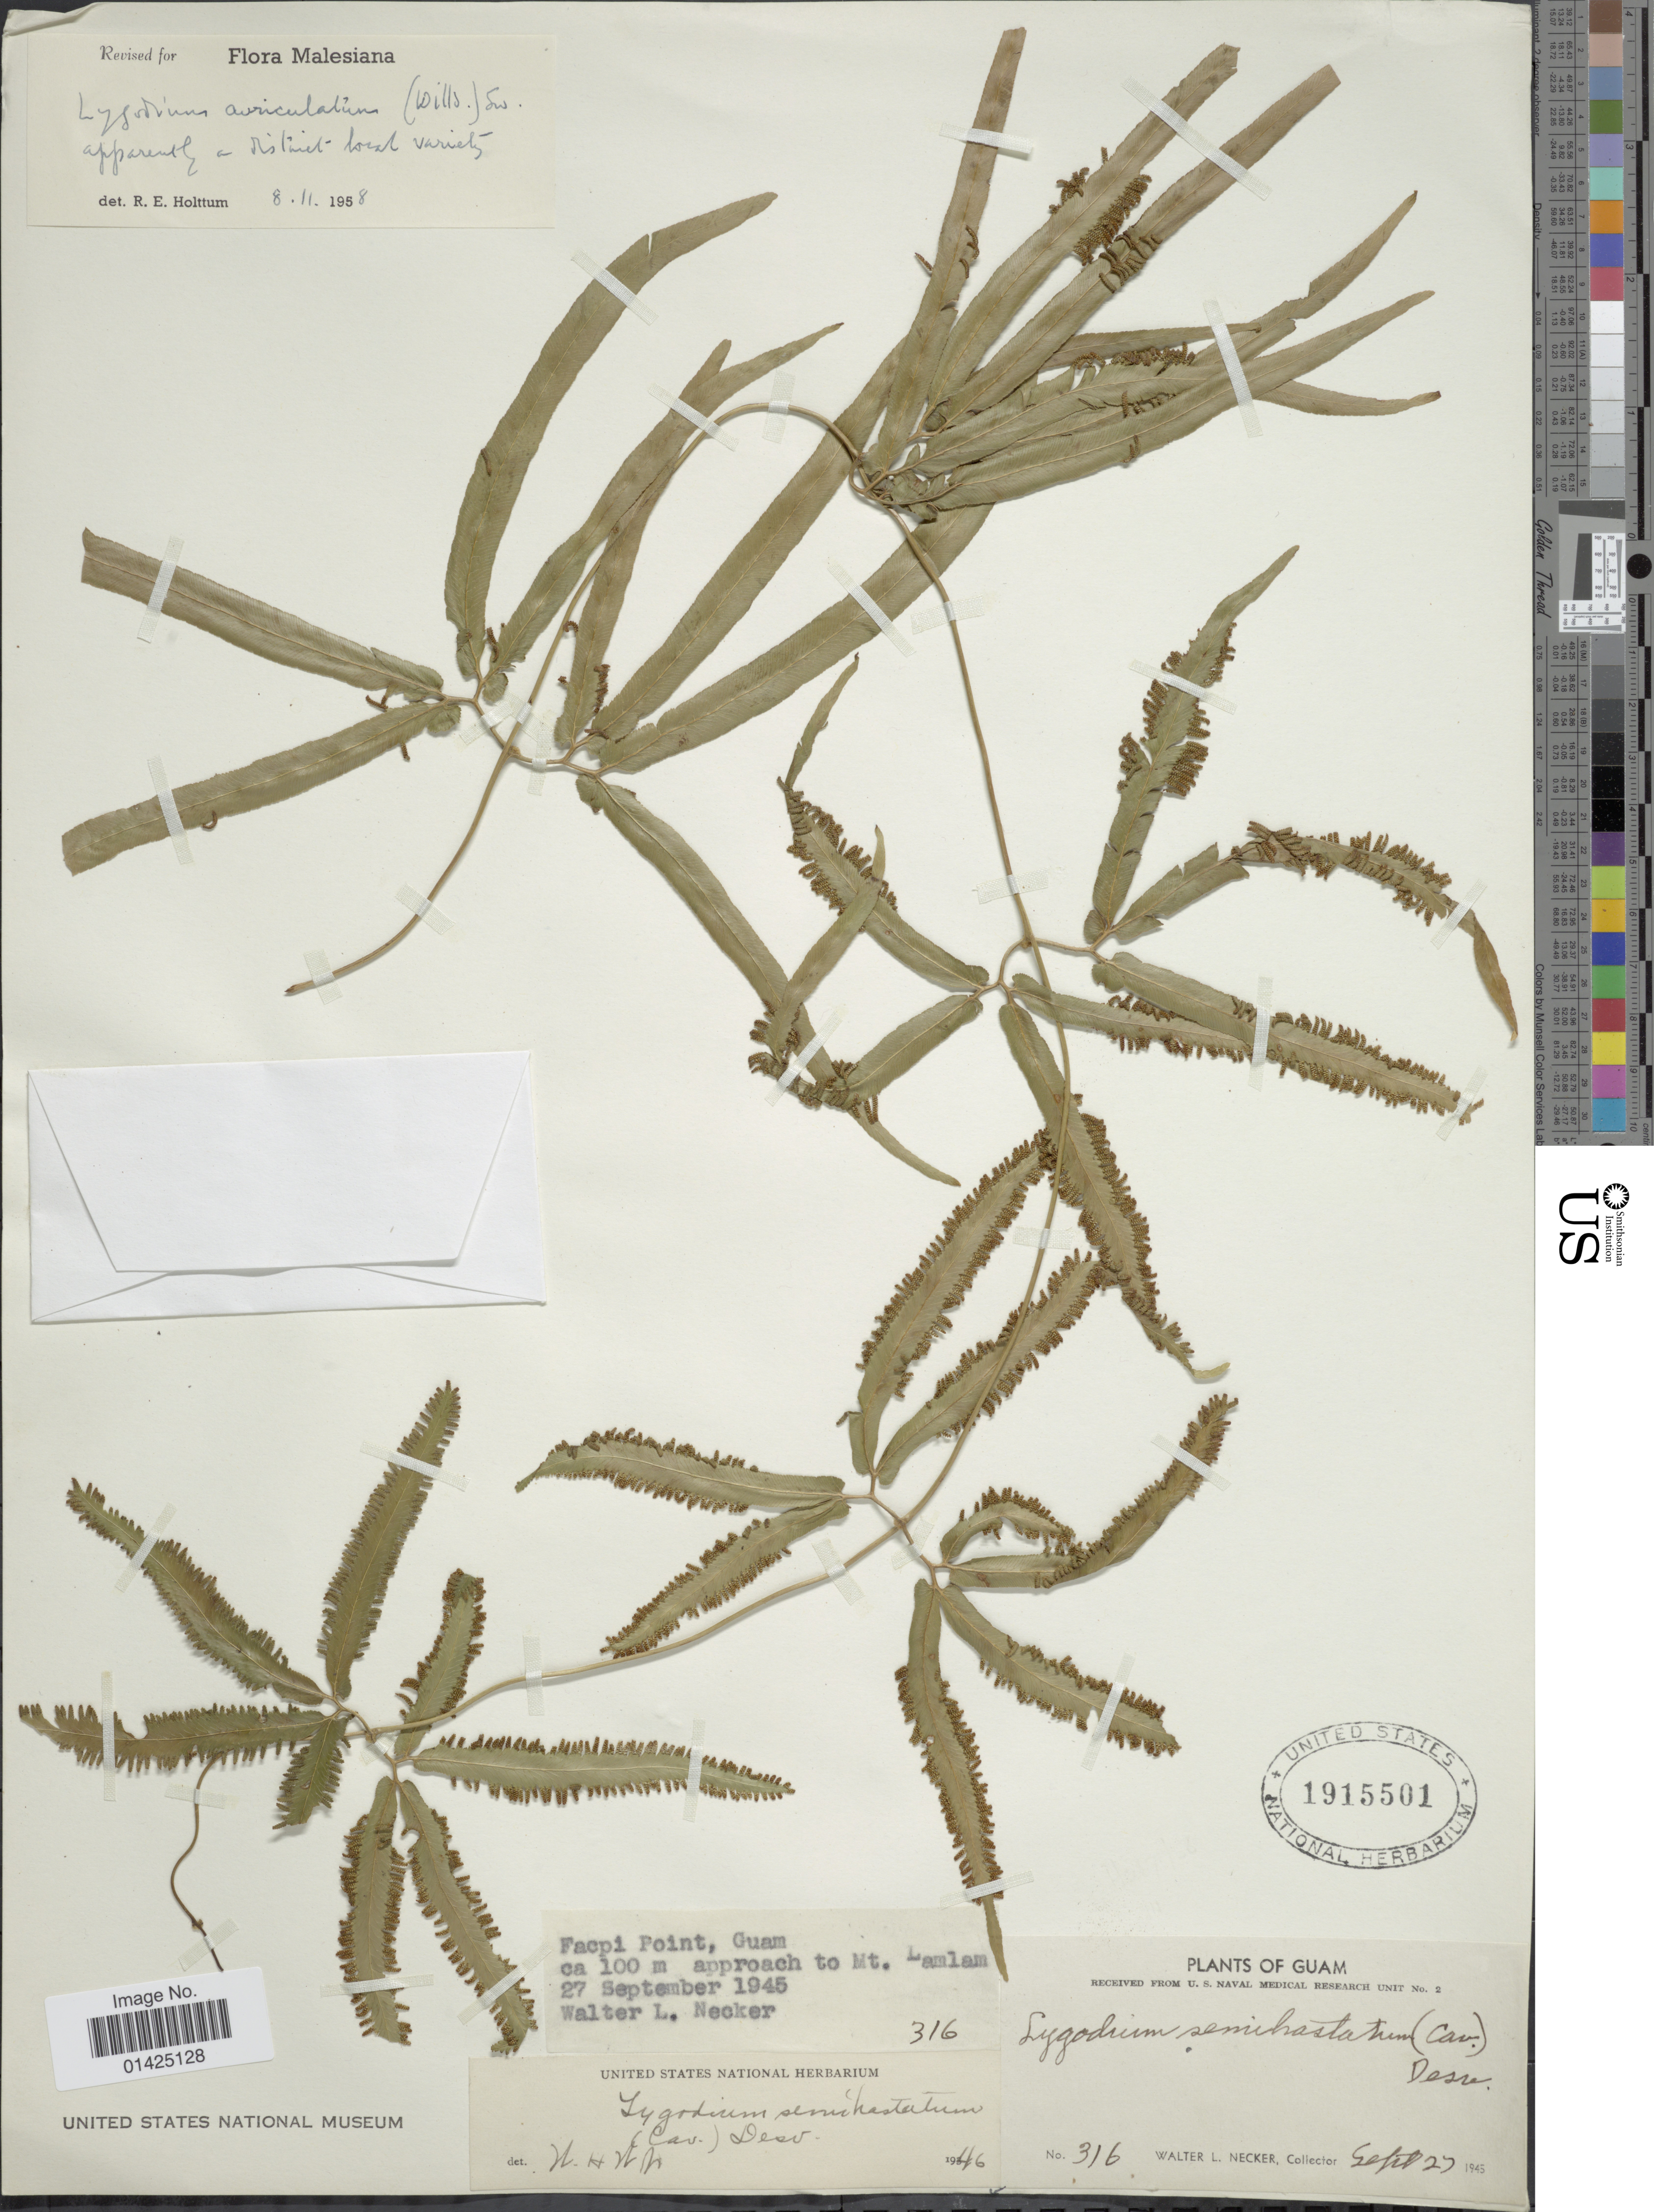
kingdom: Plantae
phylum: Tracheophyta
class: Polypodiopsida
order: Schizaeales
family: Lygodiaceae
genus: Lygodium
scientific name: Lygodium auriculatum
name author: (Willd.) Alston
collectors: W. L. Necker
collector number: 316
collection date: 1945-09-27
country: Guam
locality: Facpi Point, Guam, ca 100m approach to Mt. Lamlam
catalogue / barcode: US 1915501